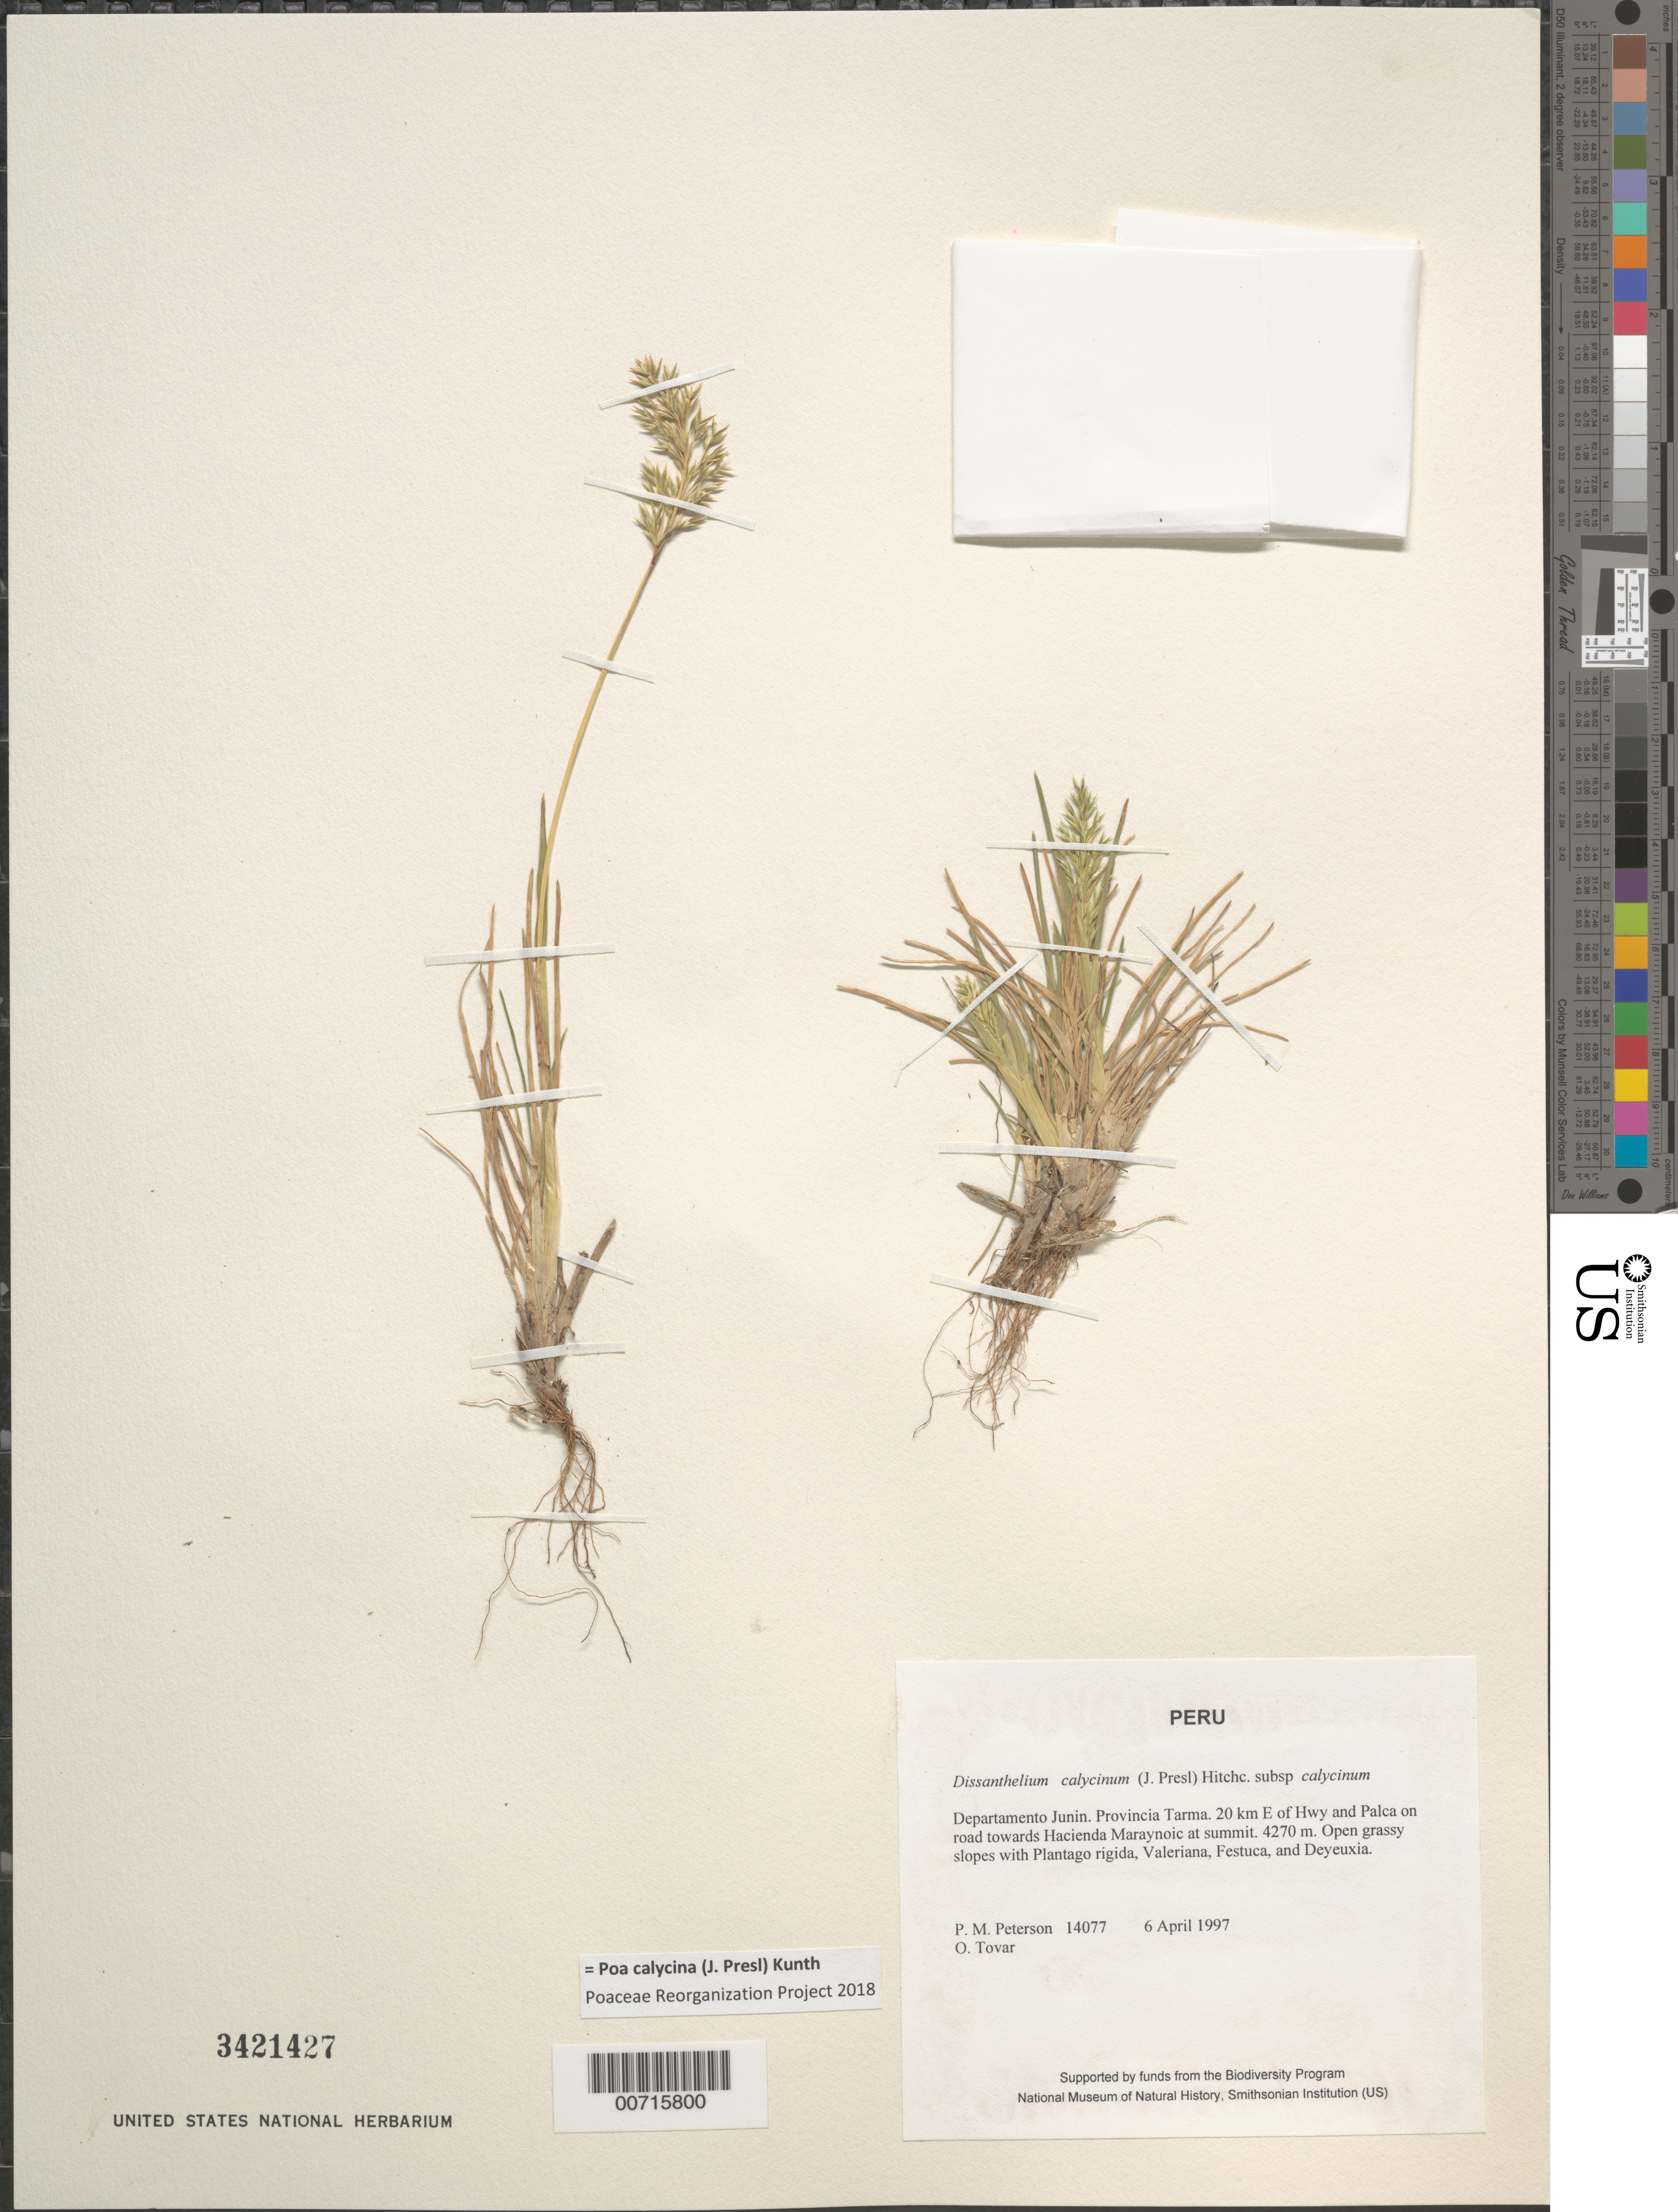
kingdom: Plantae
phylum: Tracheophyta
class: Liliopsida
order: Poales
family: Poaceae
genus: Poa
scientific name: Poa calycina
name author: (J. Presl) Kunth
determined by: Poaceae Reorganization Project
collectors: P. M. Peterson & Ó. Tovar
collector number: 14077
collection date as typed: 06 Apr 1997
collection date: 1997-04-06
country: Peru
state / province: Junín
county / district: Tarma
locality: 20 km E of Hwy and Palca on road towards Hacienda Maraynoic at summit.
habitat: Open grassy slopes with Plantago rigida, Valeriana, Festuca, and Deyeuxia.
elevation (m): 4270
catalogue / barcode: US 3421427